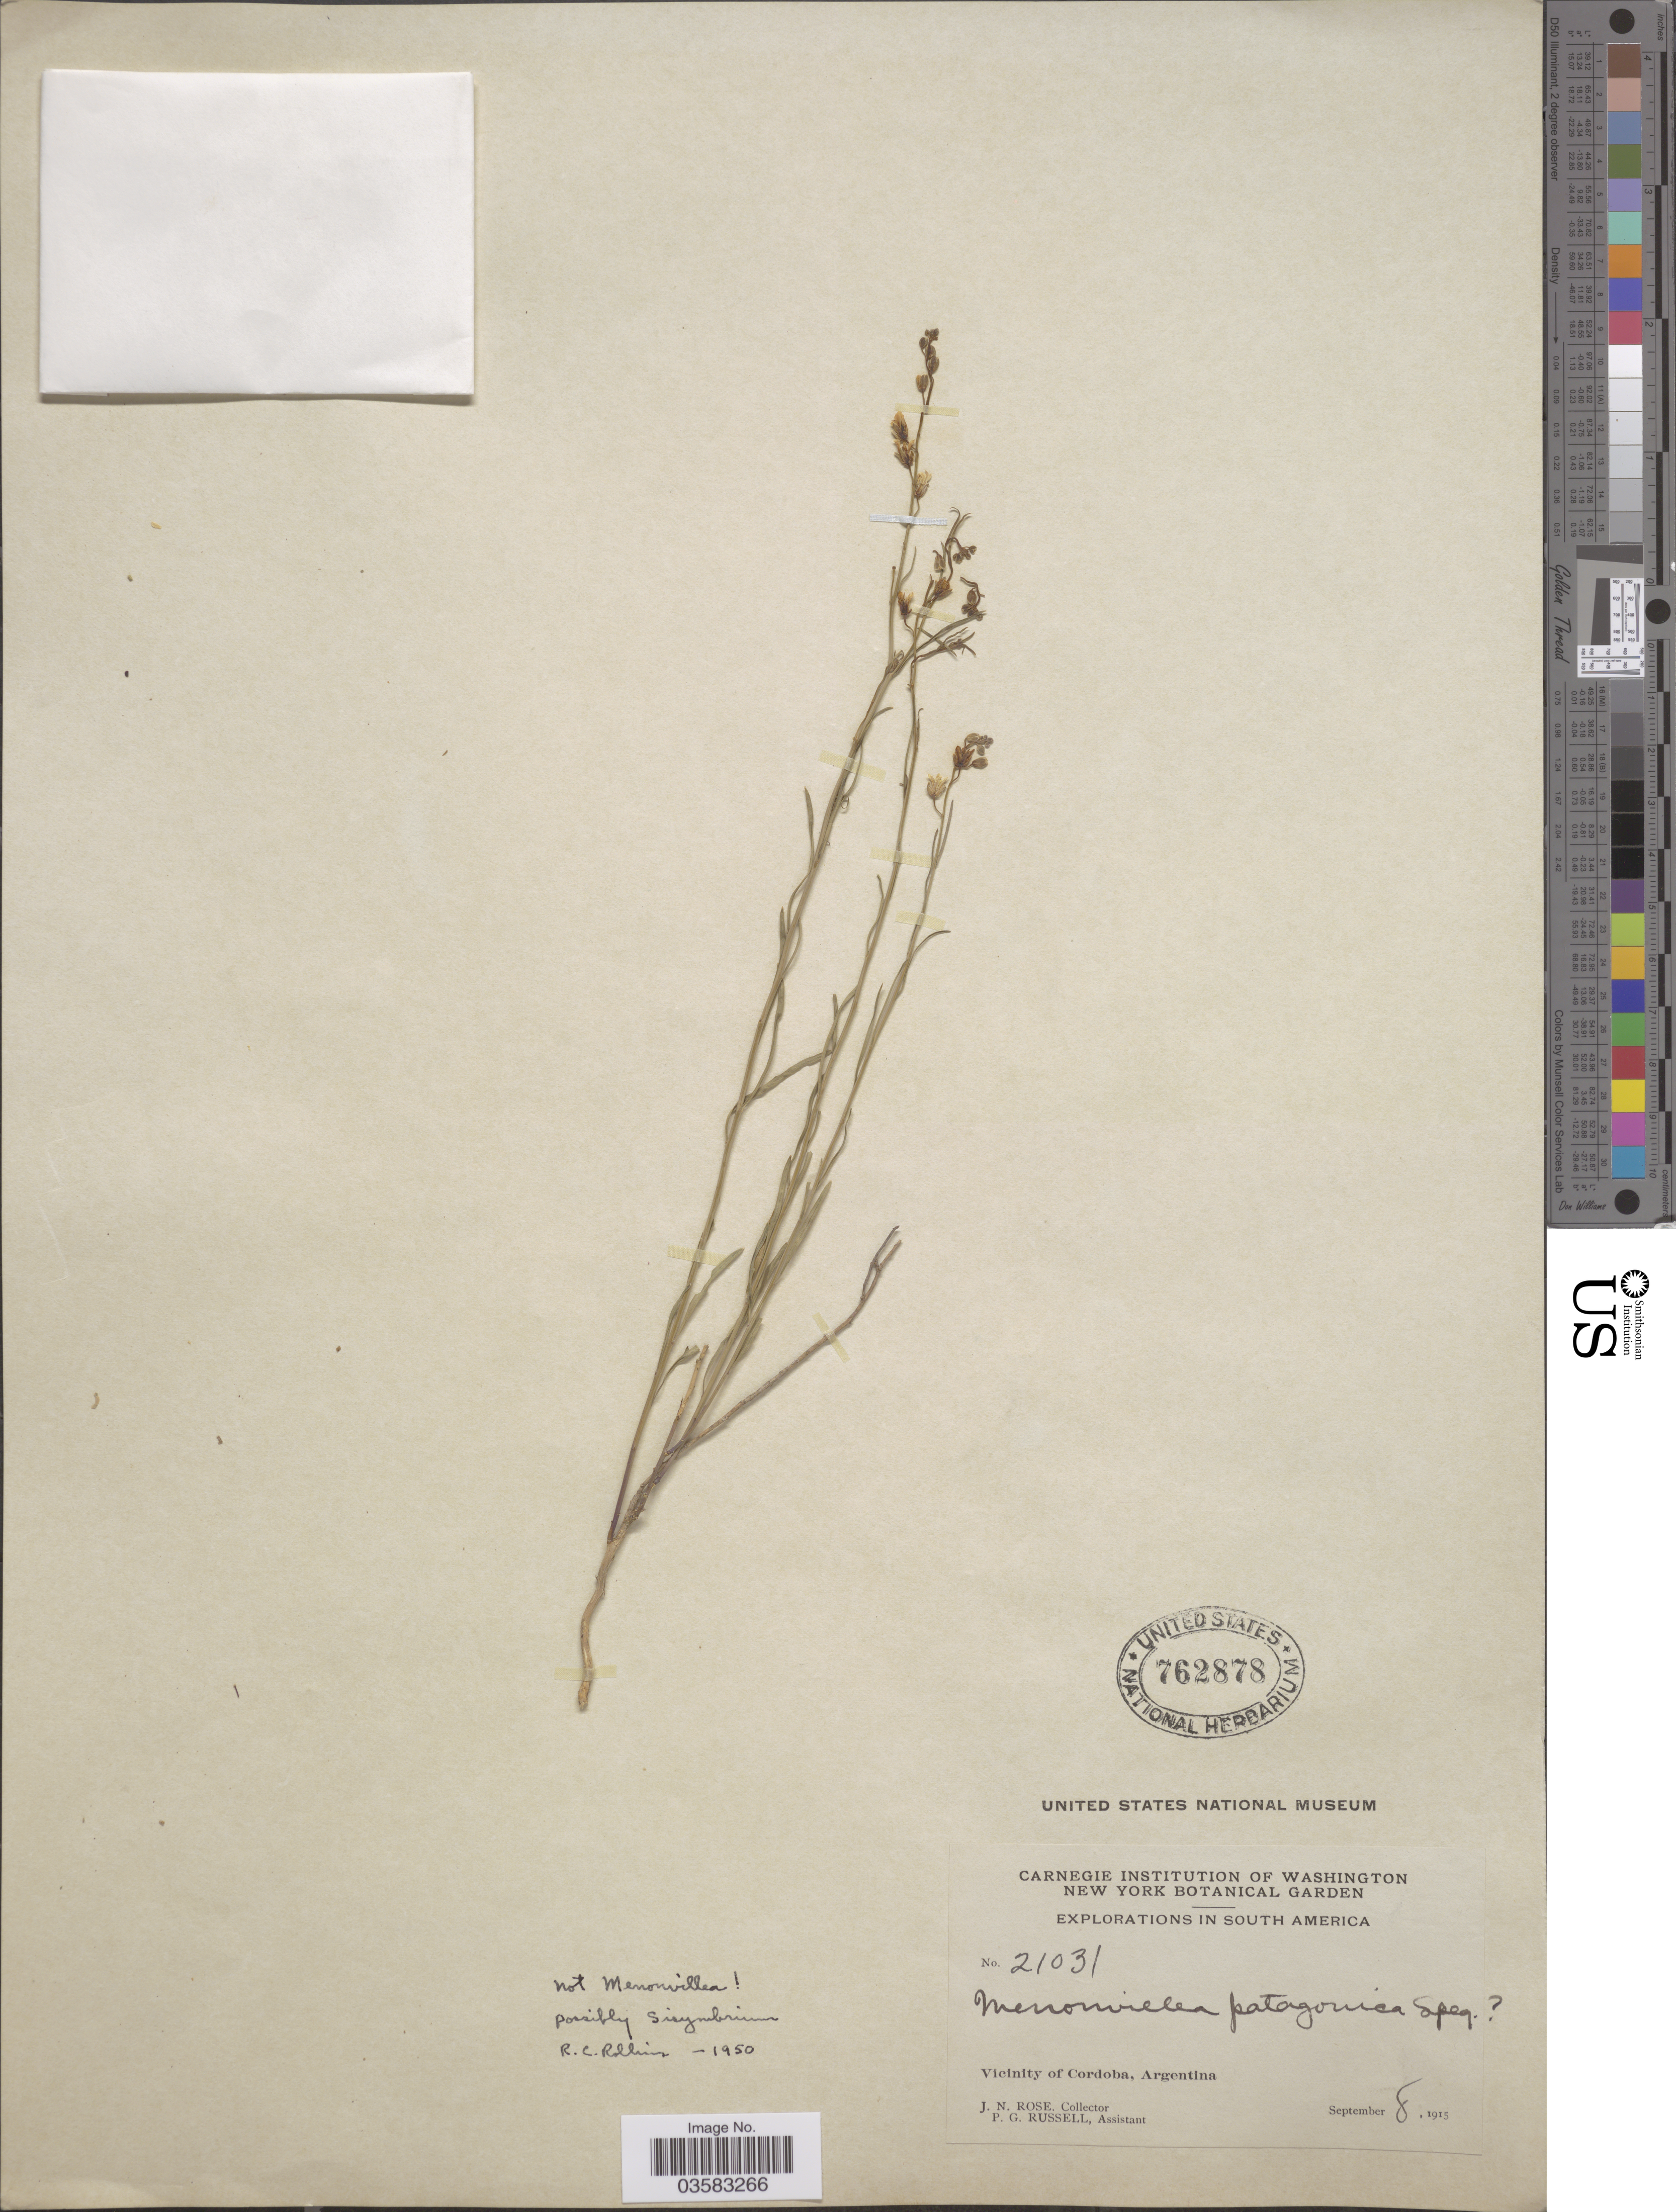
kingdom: Plantae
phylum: Tracheophyta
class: Magnoliopsida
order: Brassicales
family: Brassicaceae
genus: Sisymbrium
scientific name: Sisymbrium sp.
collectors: J. N. Rose & P. G. Russell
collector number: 21031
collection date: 1915-09-08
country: Argentina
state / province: Cordoba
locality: Vicinity of Cordoba.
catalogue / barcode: US 762878